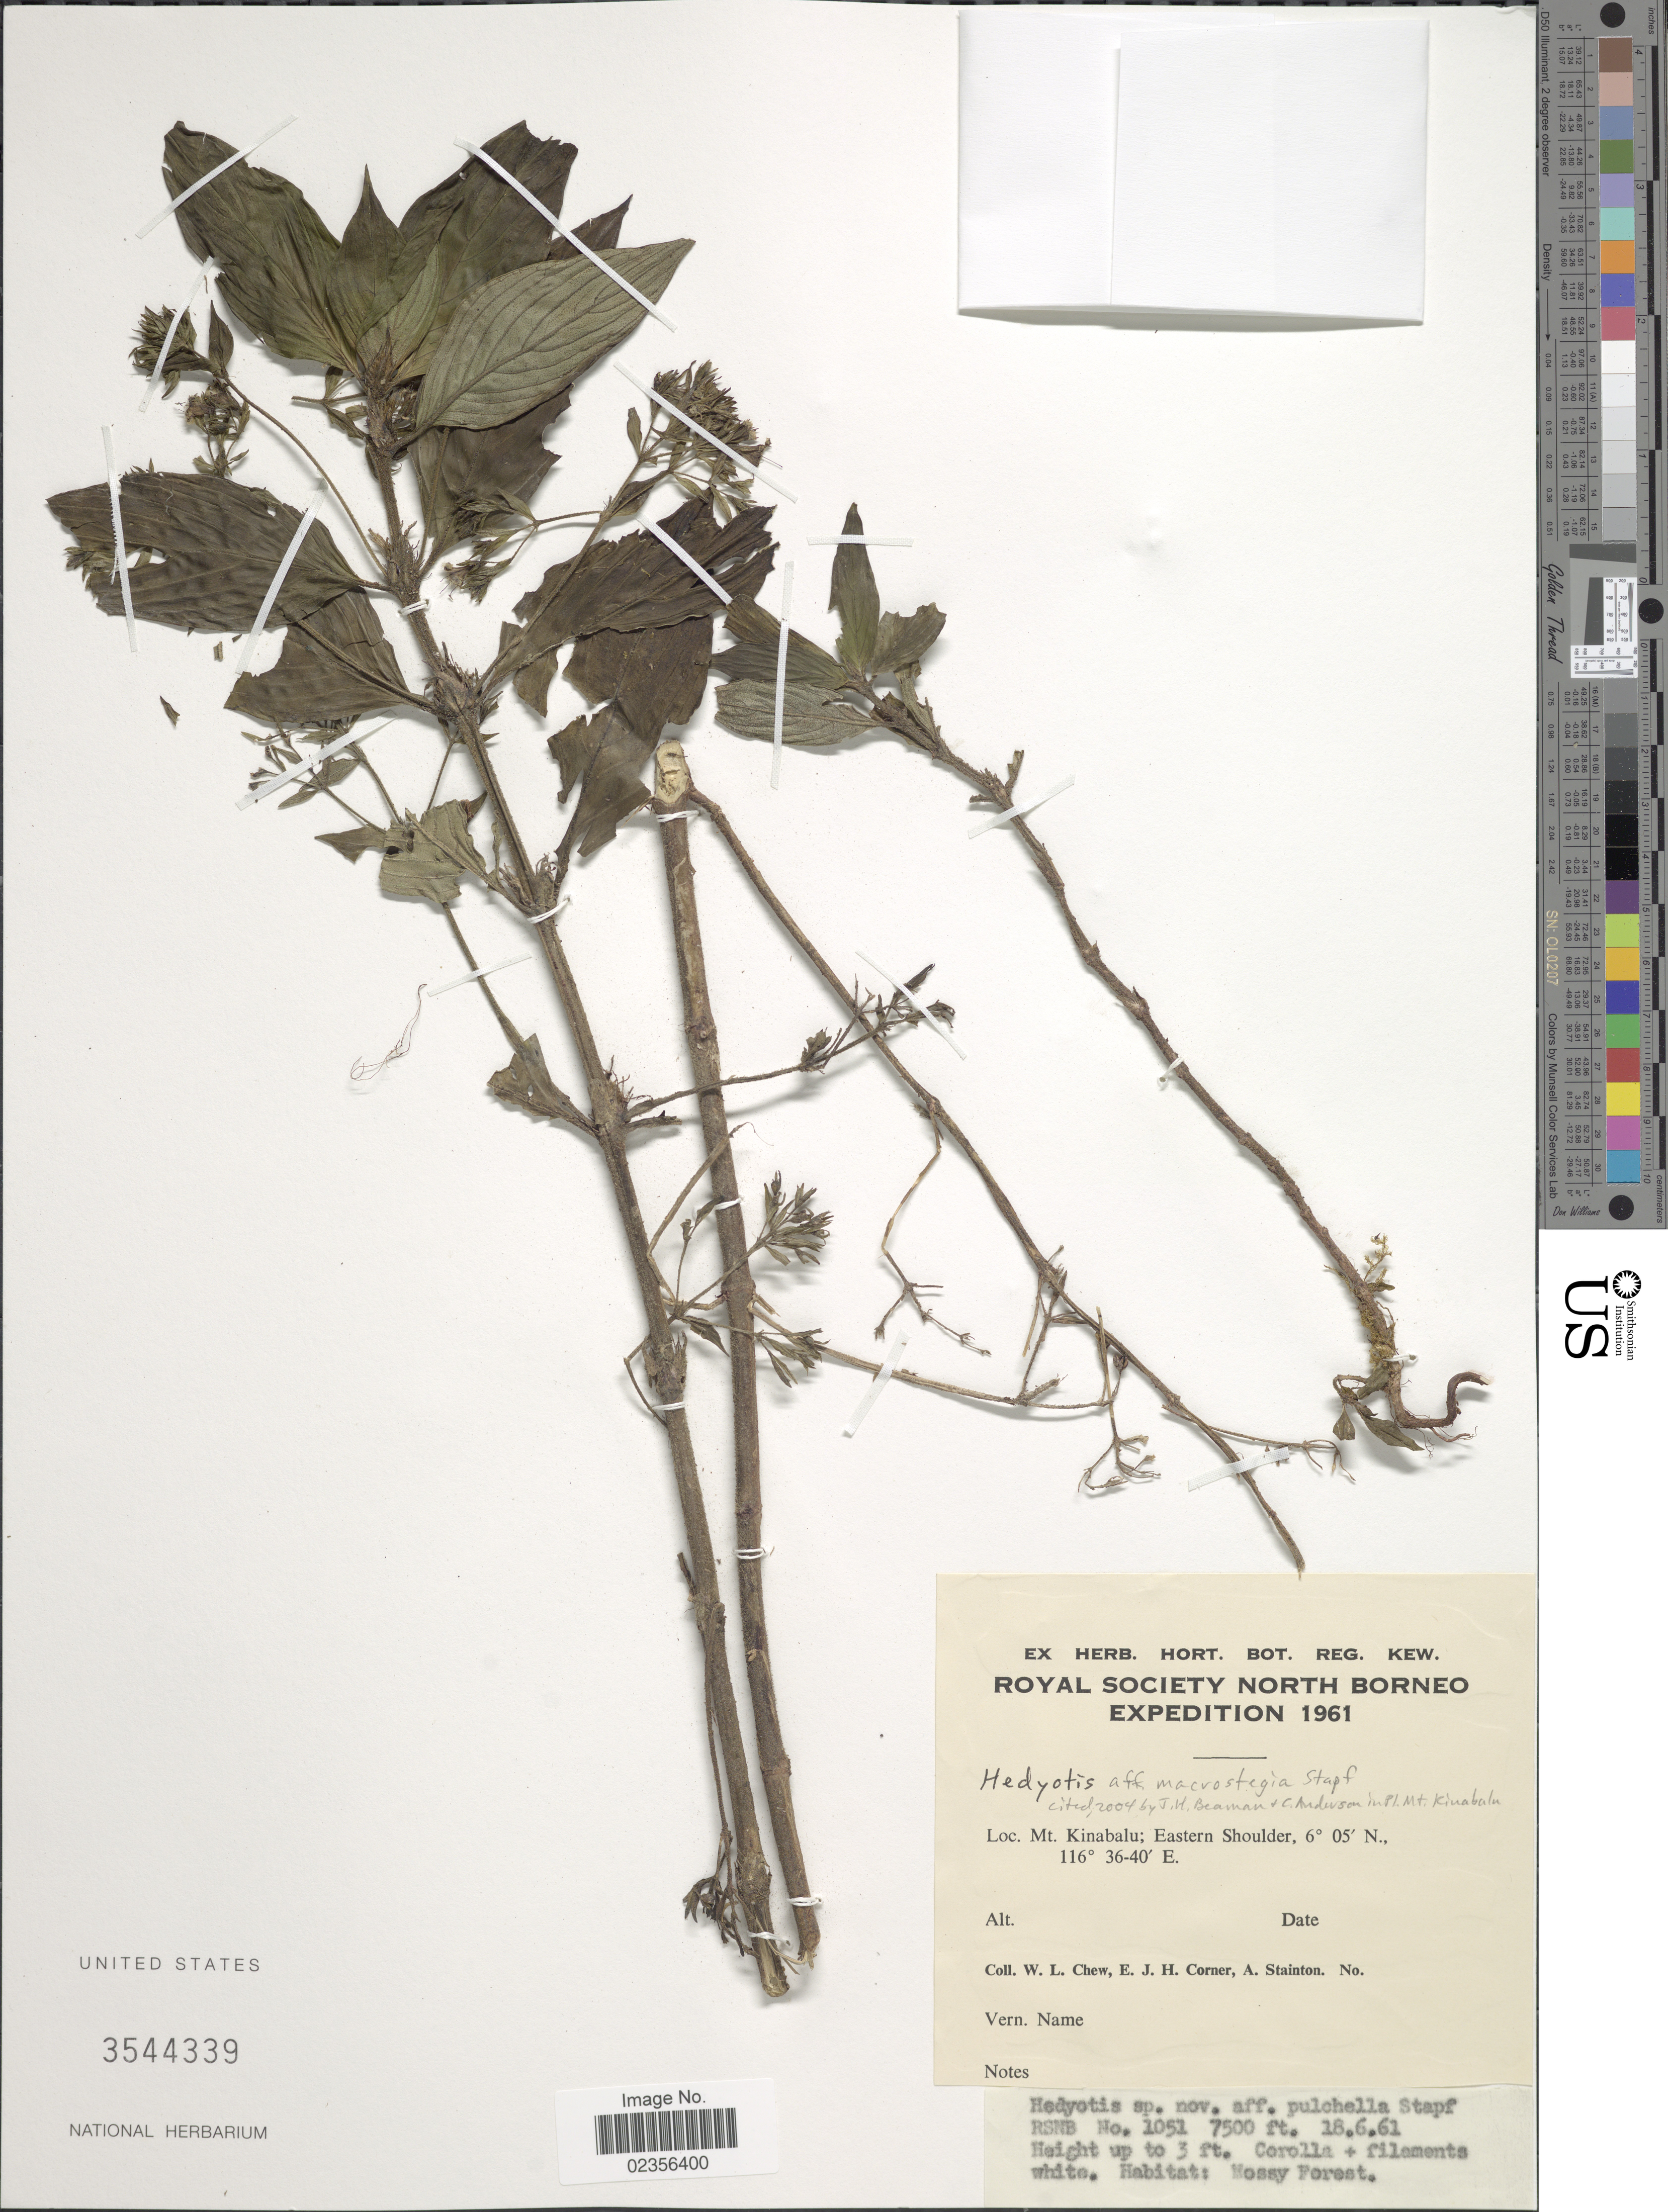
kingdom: Plantae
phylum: Tracheophyta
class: Magnoliopsida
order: Gentianales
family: Rubiaceae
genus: Hedyotis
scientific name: Hedyotis macrostegia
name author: Stapf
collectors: W. Chew, E. Corner & A. Stainton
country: Malaysia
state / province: Sabah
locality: North Borneo, Mt. Kinabalu; Eastern Shoulder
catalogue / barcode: US 3544339